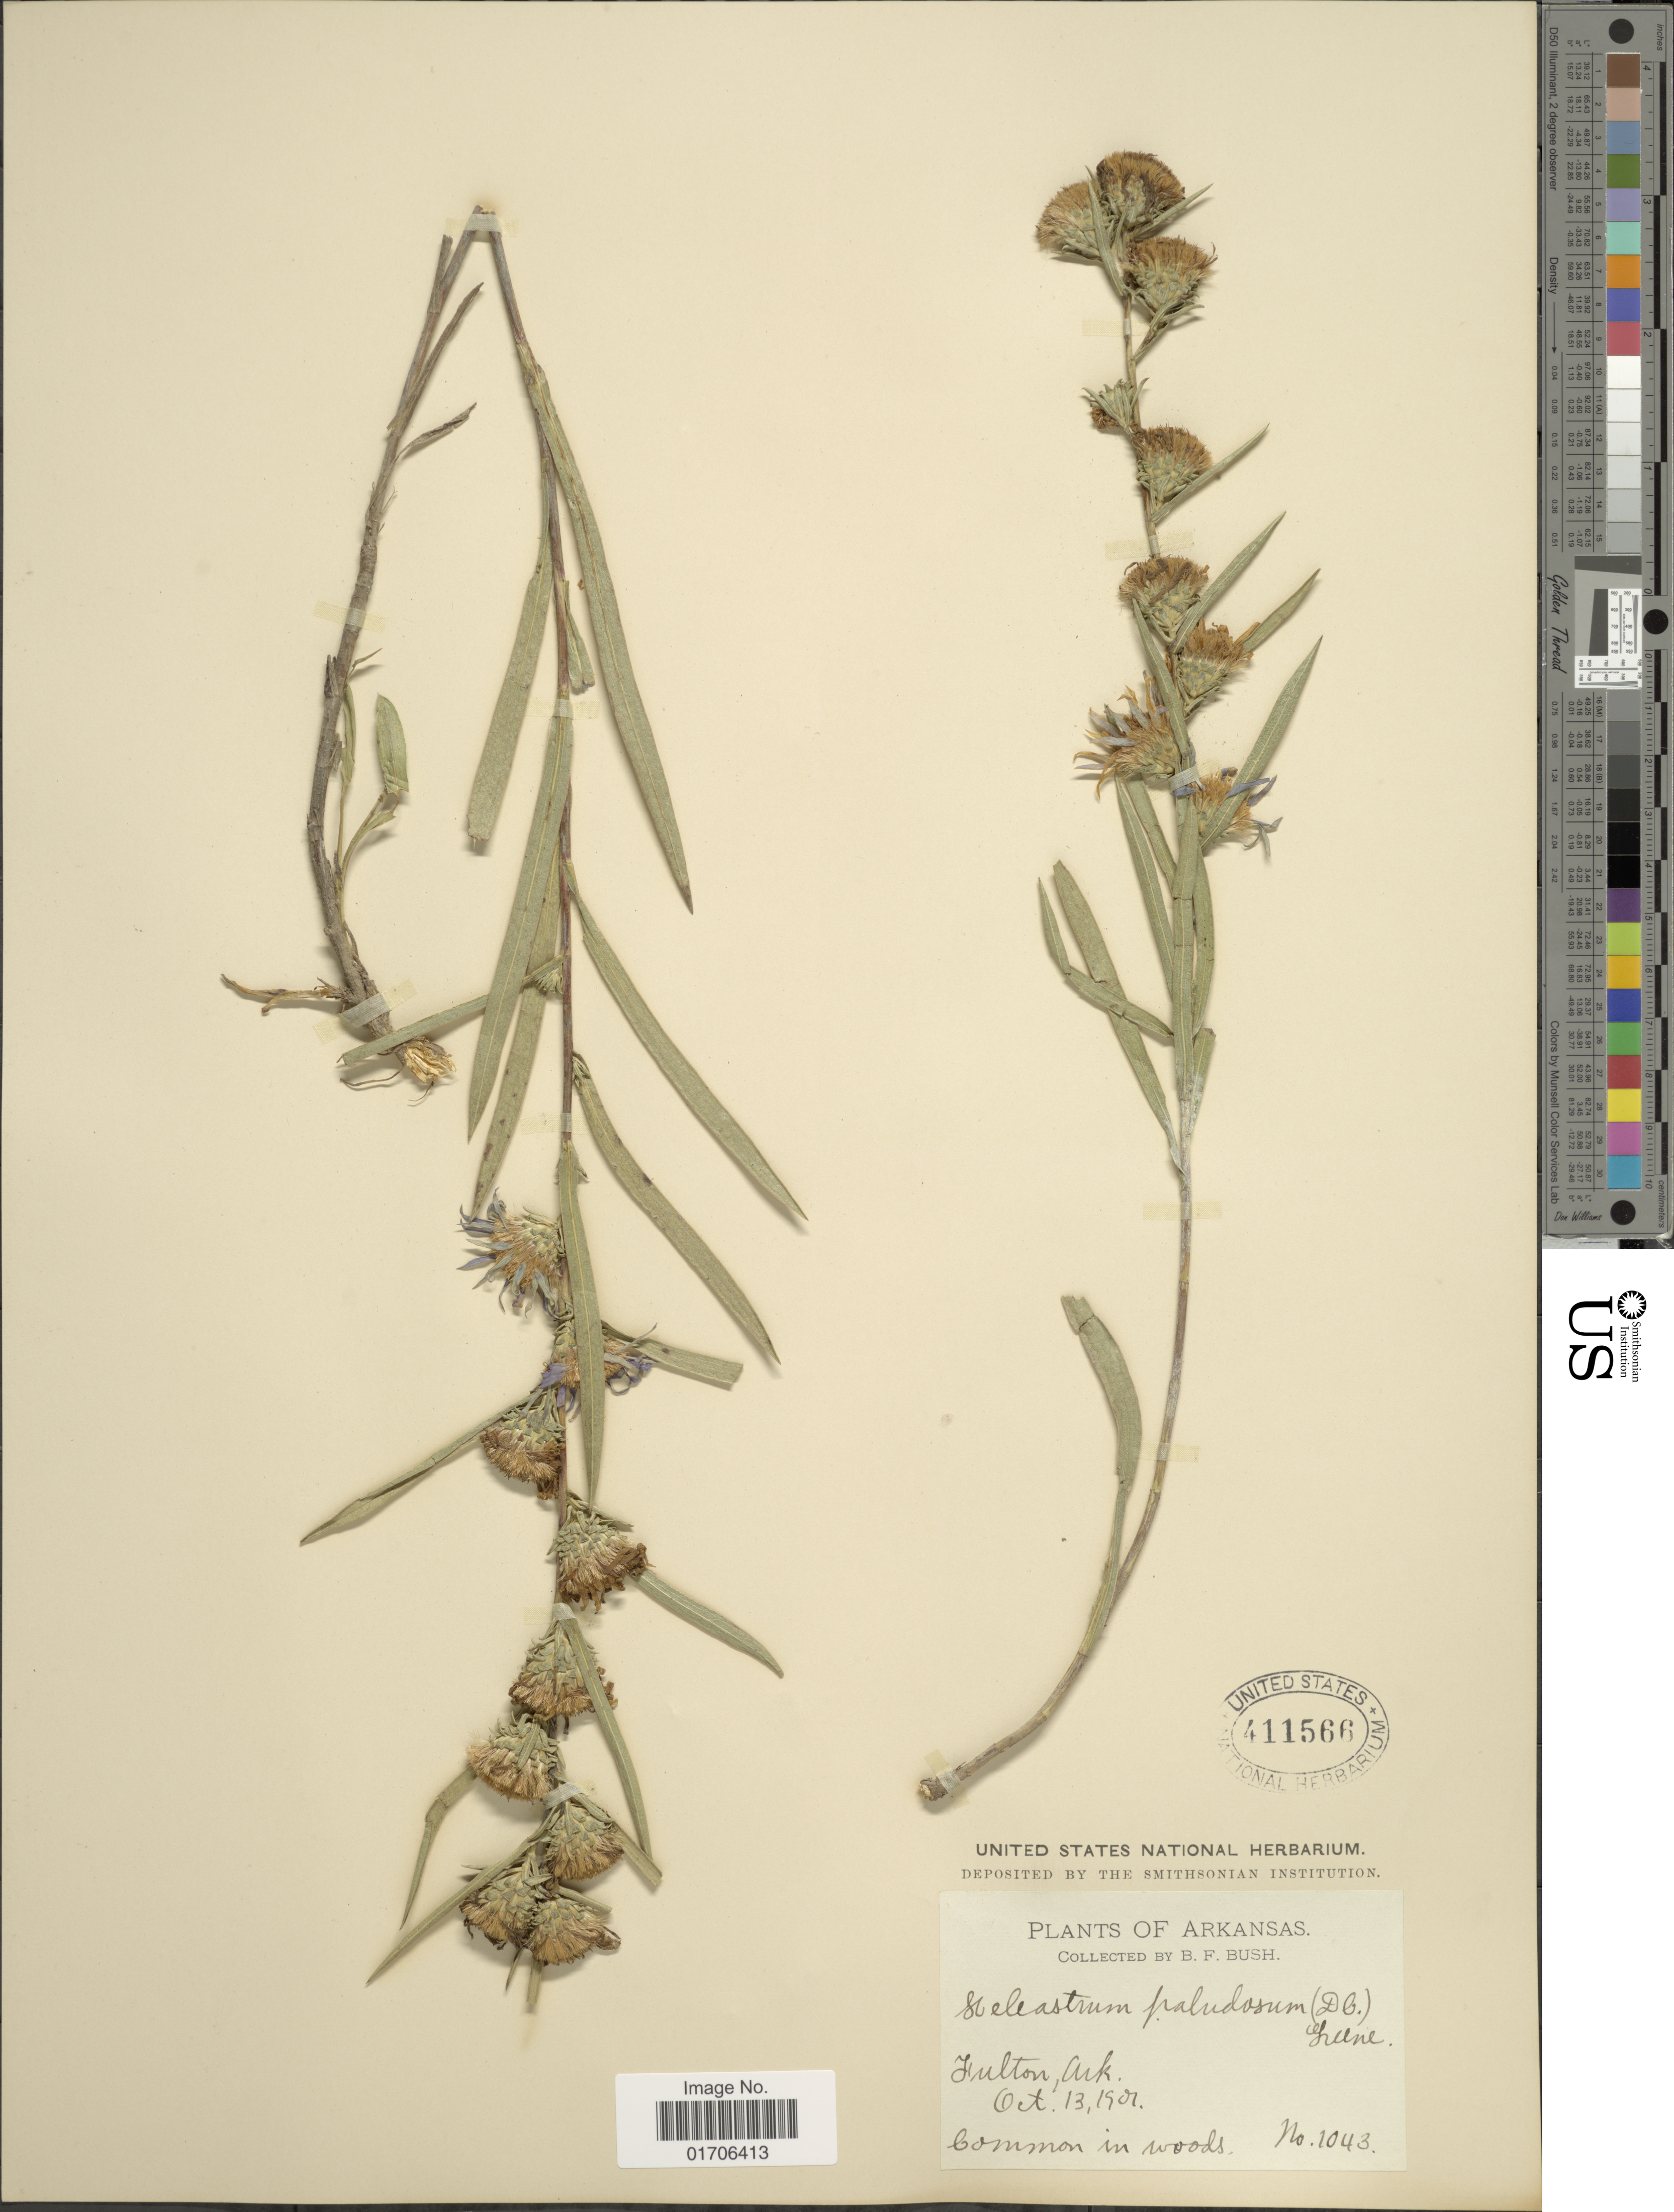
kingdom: Plantae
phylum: Tracheophyta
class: Magnoliopsida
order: Asterales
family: Asteraceae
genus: Eurybia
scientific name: Eurybia hemispherica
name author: G.L. Nesom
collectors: B. F. Bush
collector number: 1043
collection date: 1901-10-13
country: United States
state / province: Arkansas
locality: Arkansas. Fulton, Ark.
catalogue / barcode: US 411566